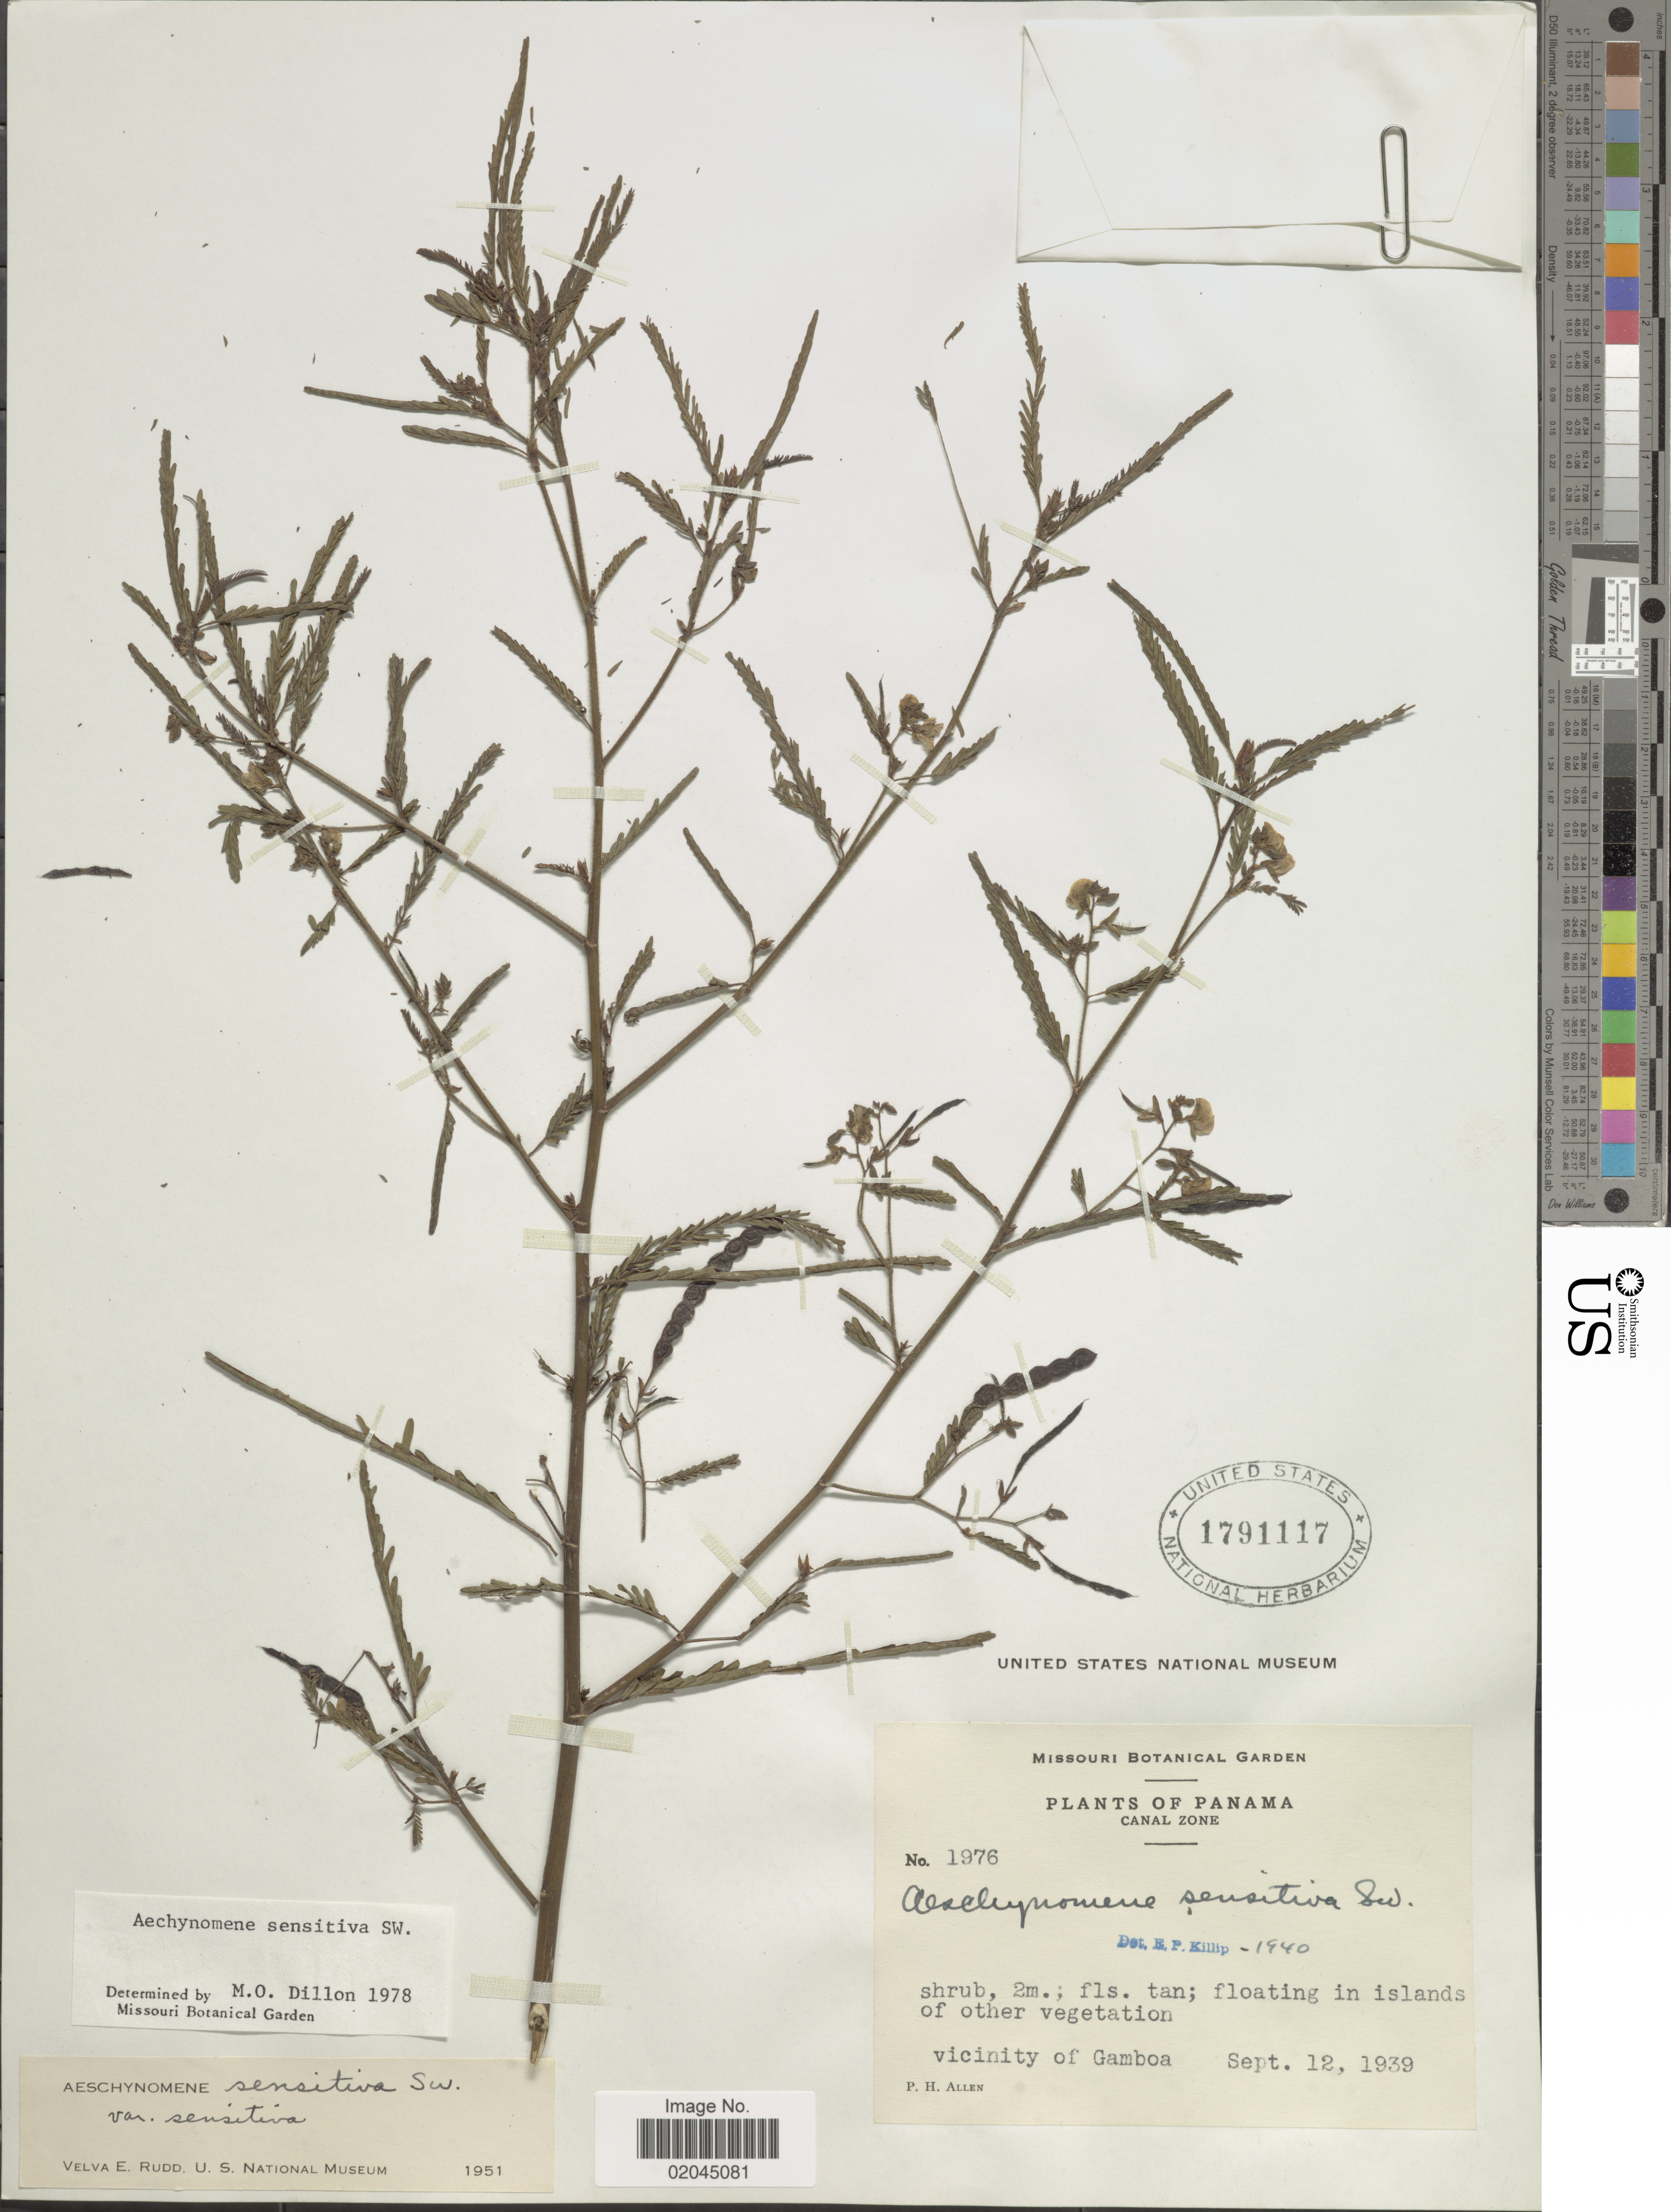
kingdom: Plantae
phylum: Tracheophyta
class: Magnoliopsida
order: Fabales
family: Fabaceae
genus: Aeschynomene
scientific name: Aeschynomene sensitiva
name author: Sw.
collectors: P. H. Allen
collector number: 1976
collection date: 1939-09-12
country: Panama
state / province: Colón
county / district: Canal Zone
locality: Canal Zone, Vicinity of Gamboa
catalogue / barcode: US 1791117